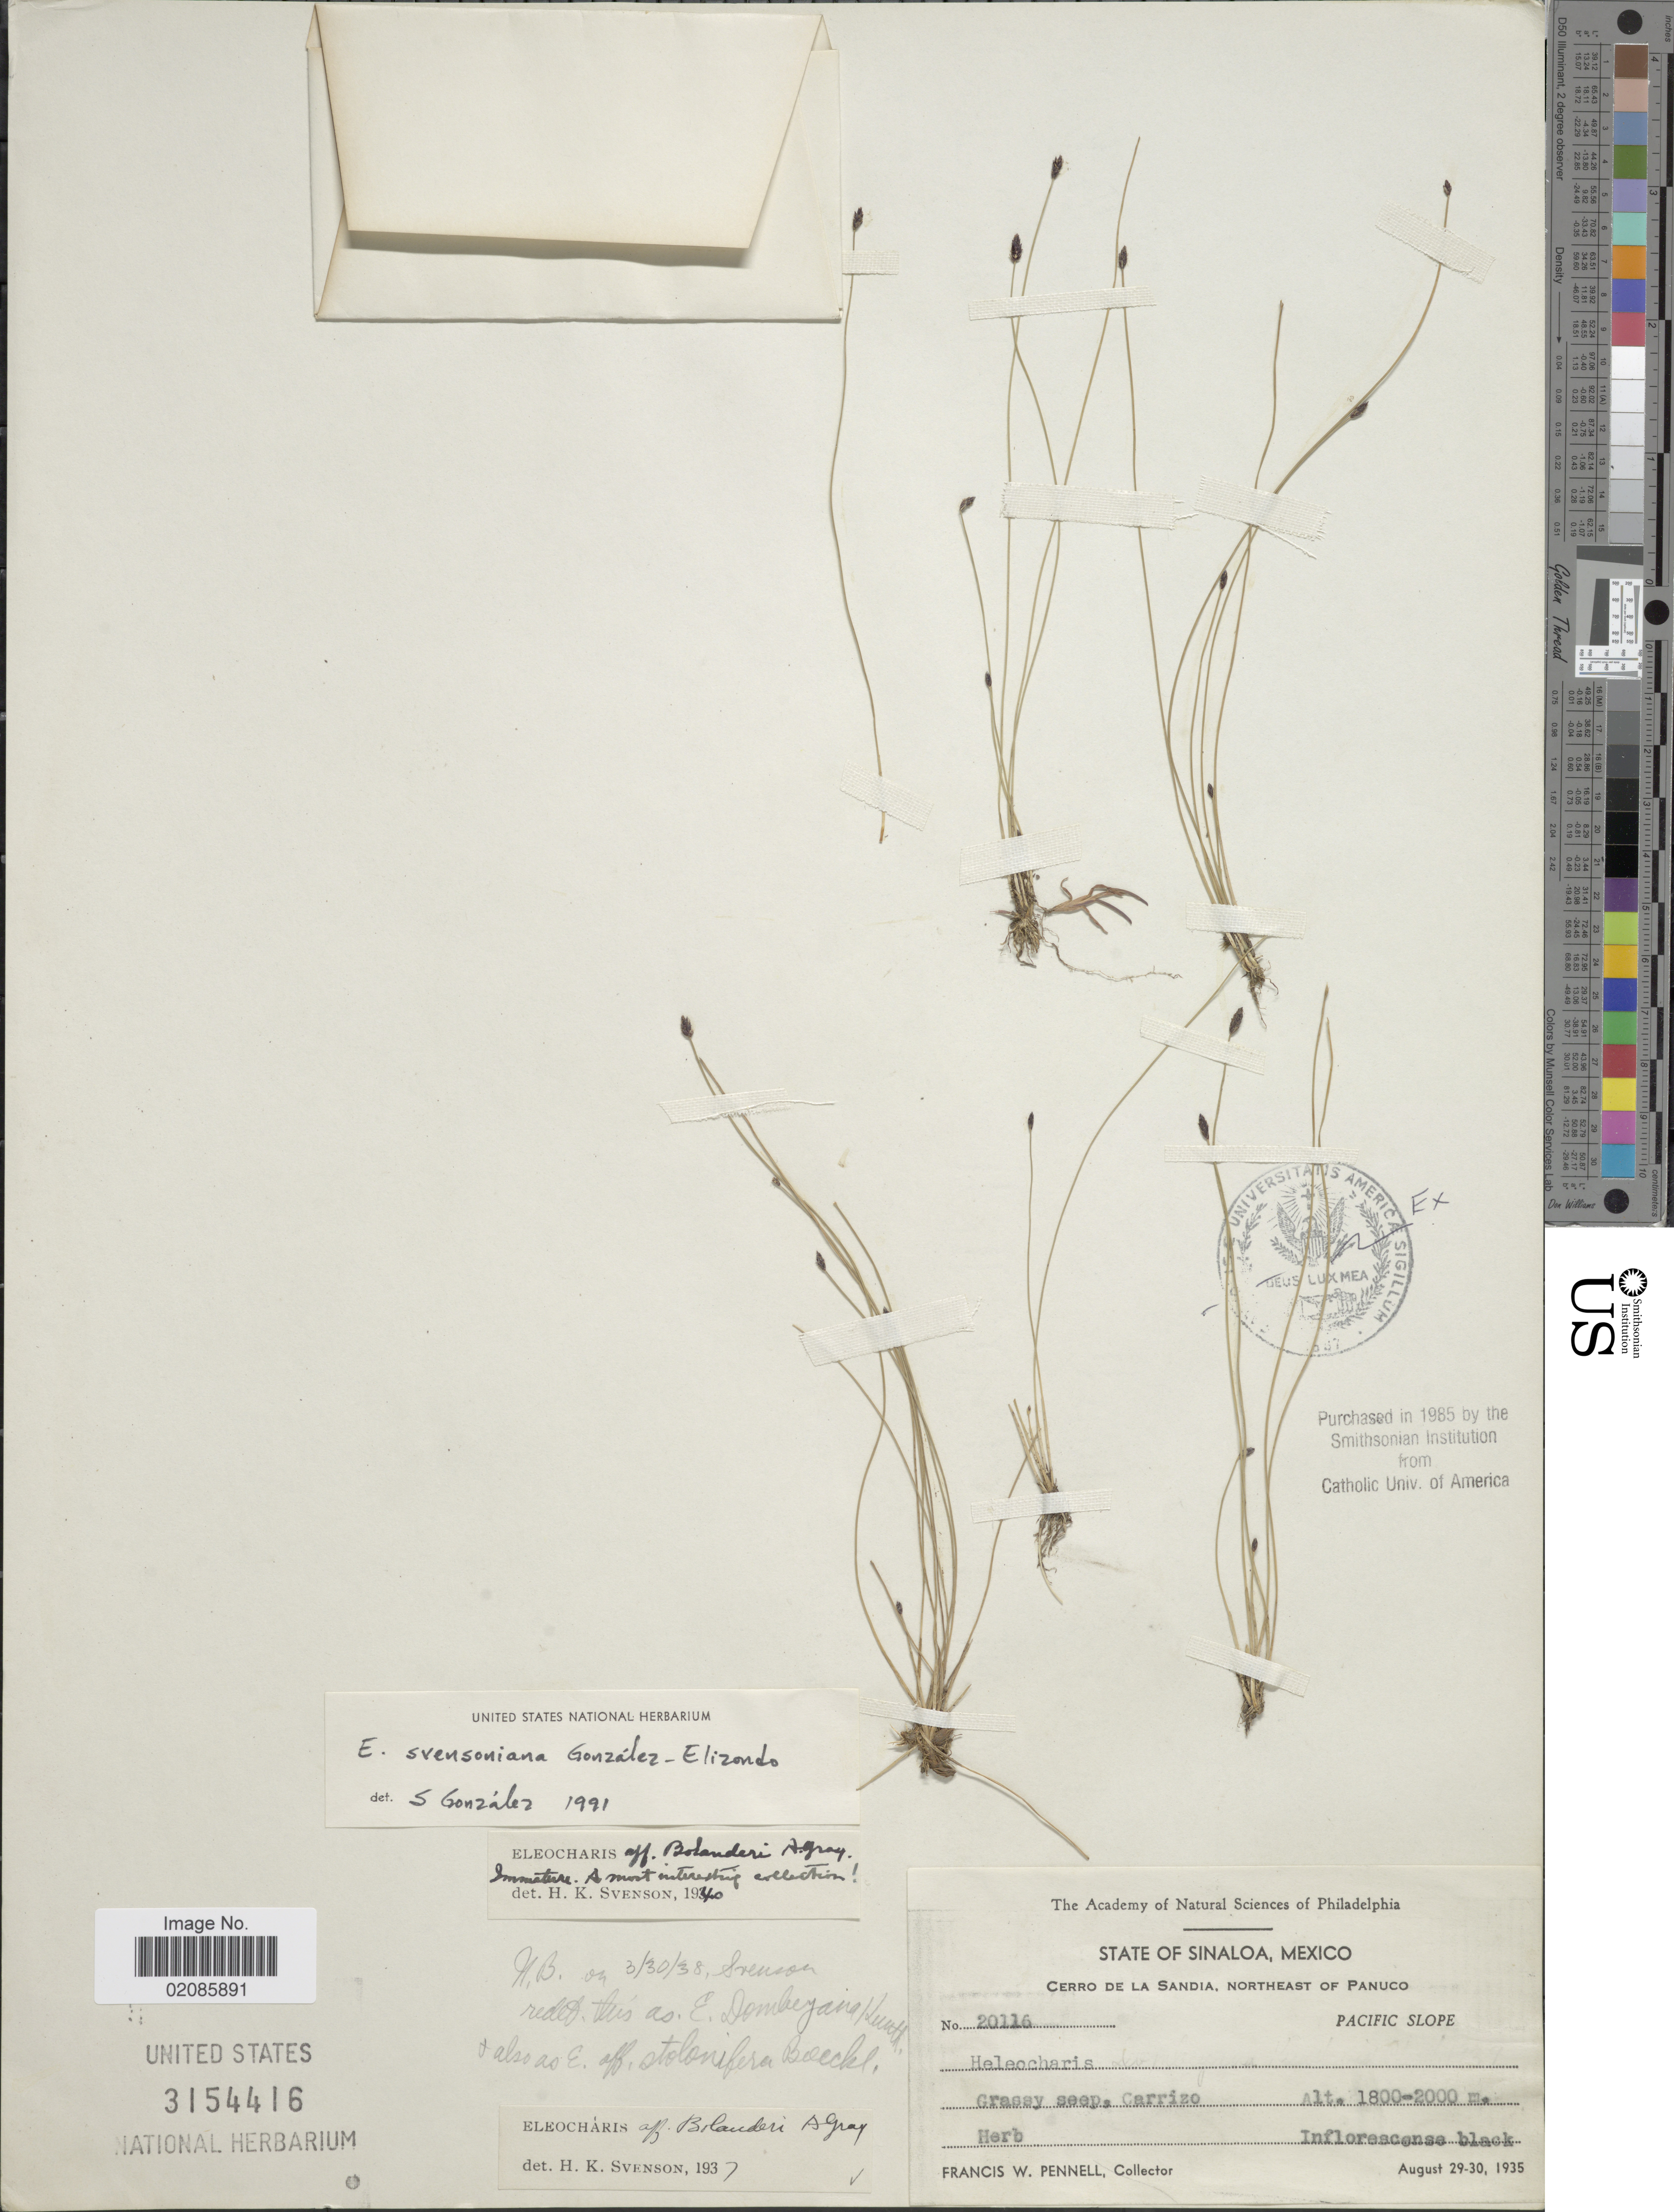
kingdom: Plantae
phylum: Tracheophyta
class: Liliopsida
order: Poales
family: Cyperaceae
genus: Eleocharis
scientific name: Eleocharis svensoniana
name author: S. González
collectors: F. W. Pennell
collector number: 20116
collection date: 1935-08-29/1935-08-30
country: Mexico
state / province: Sinaloa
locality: State of Sinaloa. Cerro de la Sandia, Northeast of Panuco. Pacific Slope. Grassy seep, Carrizo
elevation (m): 1800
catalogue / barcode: US 3154416